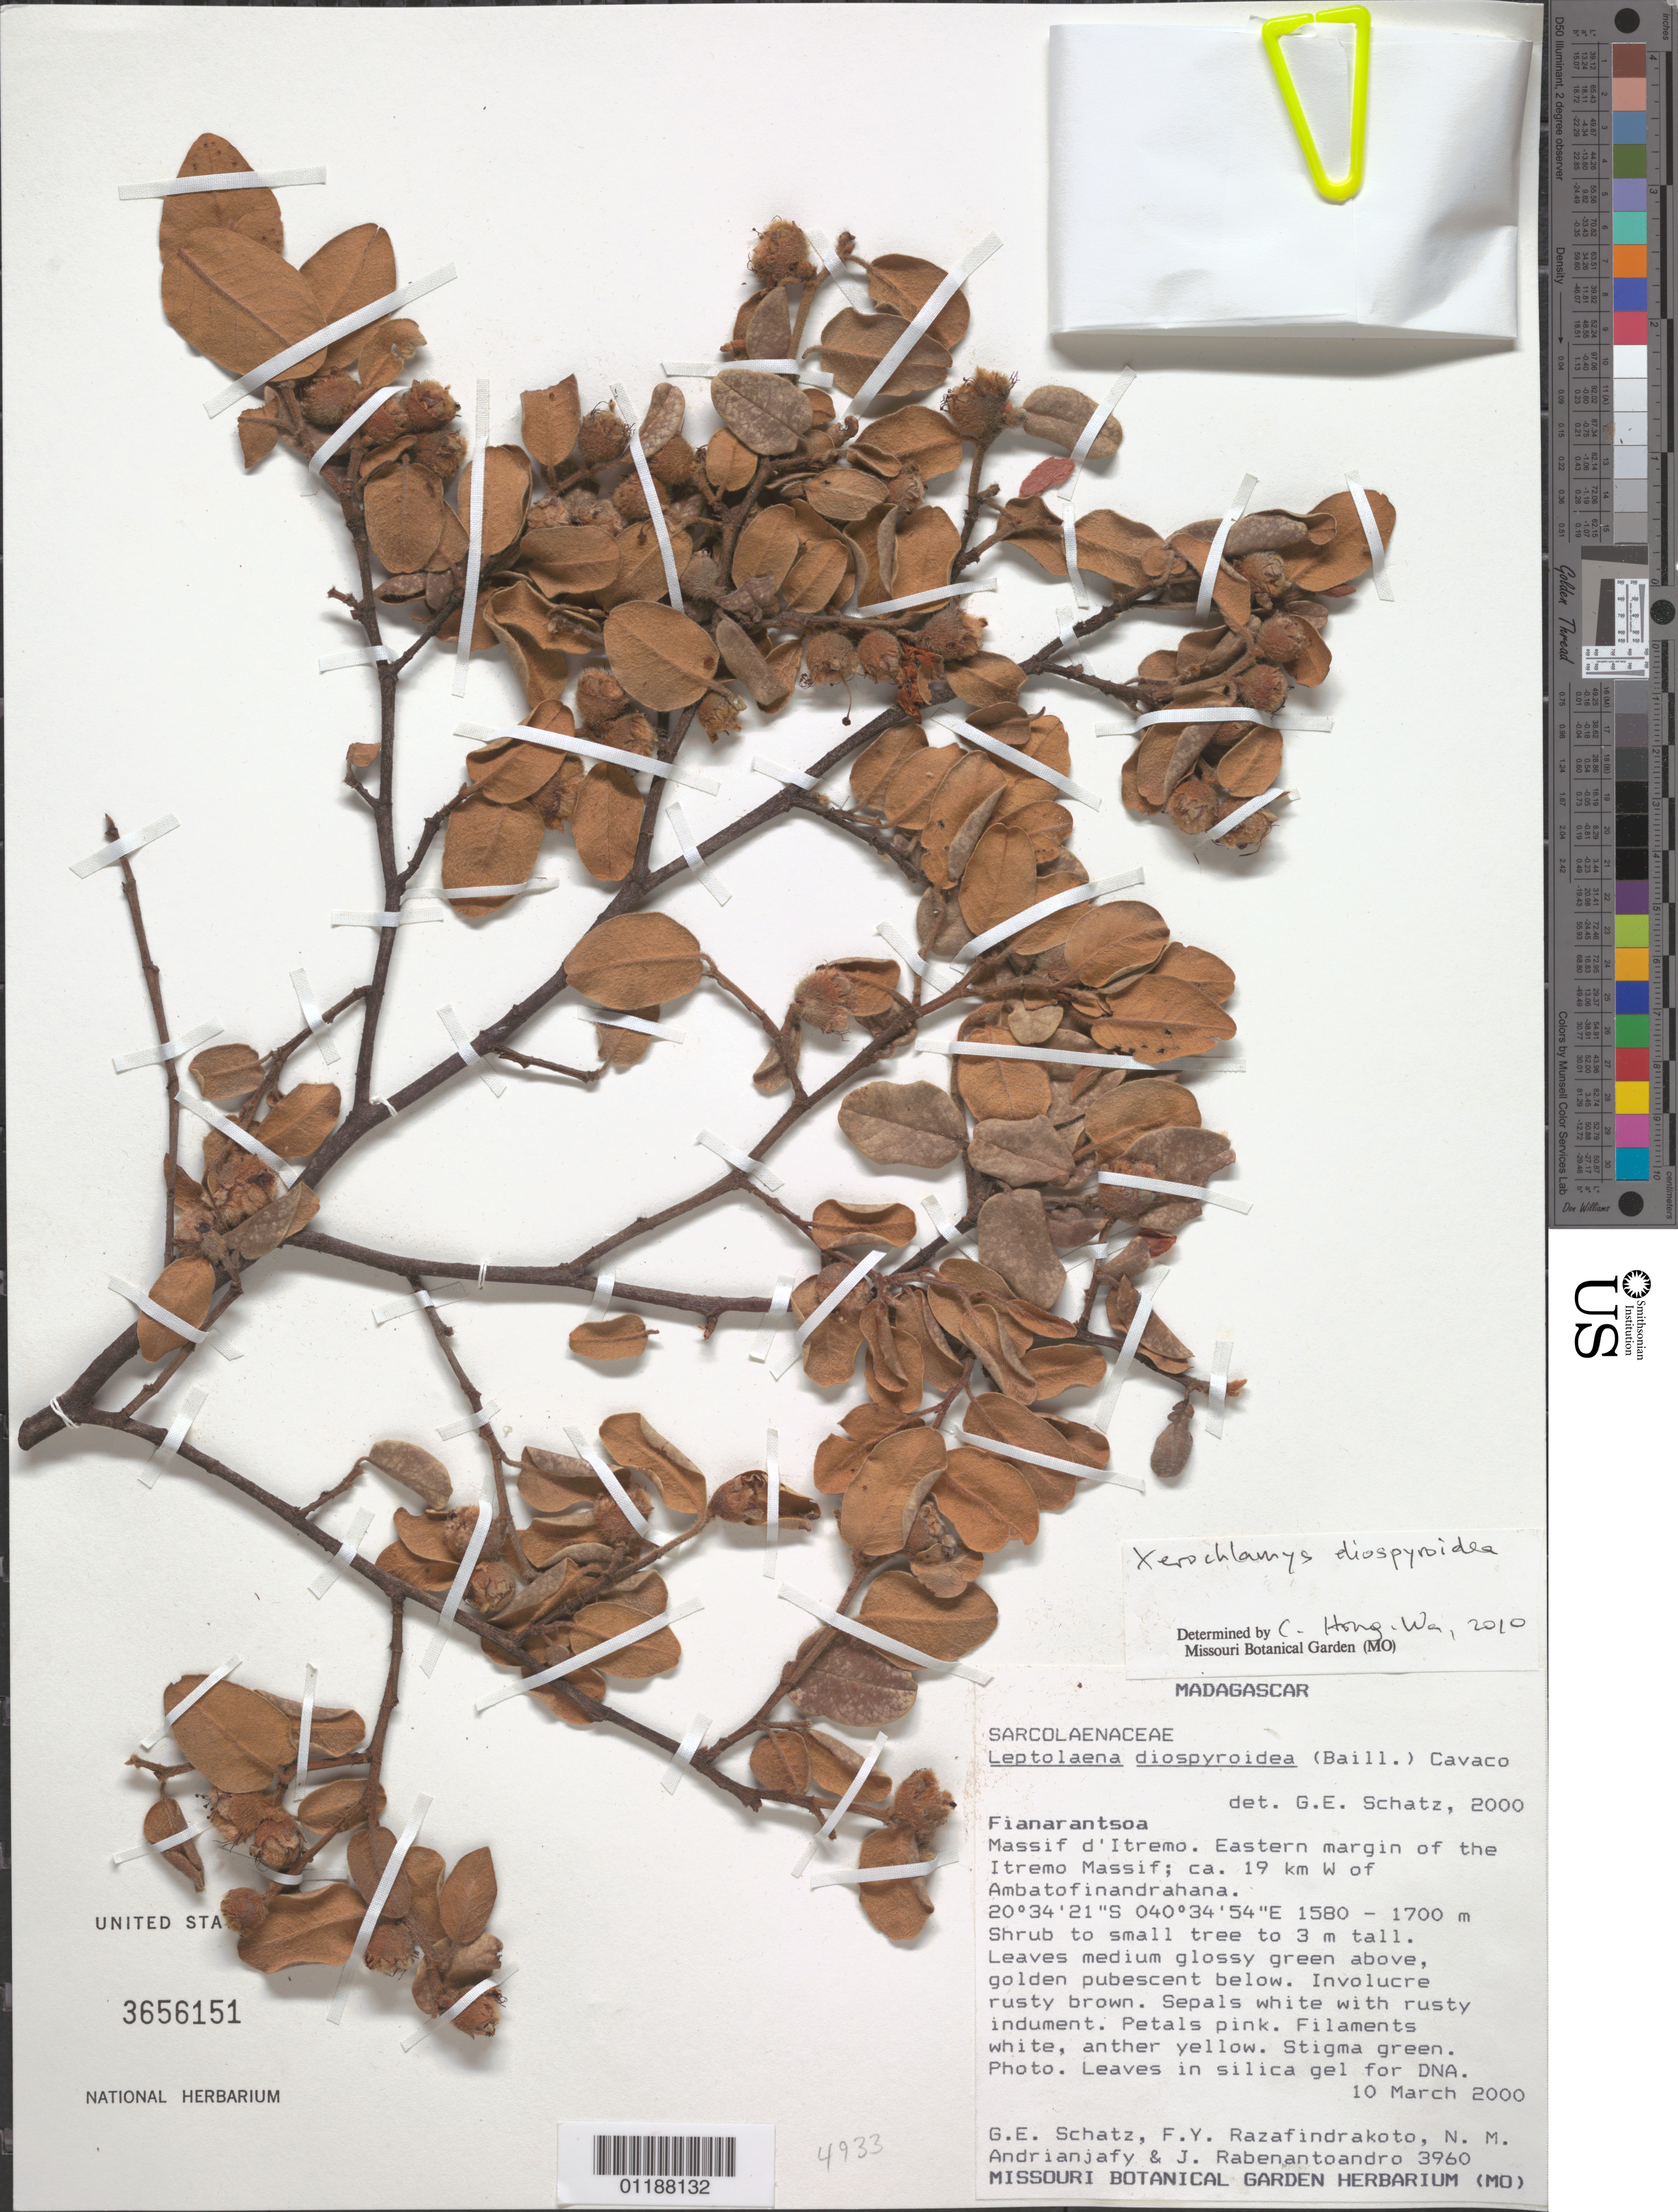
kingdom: Plantae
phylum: Tracheophyta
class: Magnoliopsida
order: Malvales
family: Sarcolaenaceae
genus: Xerochlamys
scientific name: Xerochlamys diospyroidea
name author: (Baill.) F. Gérard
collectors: G. Schatz, N. M. Andrianjafy, J. Rabenantoandro & F. Y.Razafindrakoto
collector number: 3960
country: Madagascar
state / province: Amoron'i Mania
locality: Massif d'Itremo, E margin of the Itremo Massif, W of Ambatofinandrahana.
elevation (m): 1580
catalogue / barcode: US 3656151